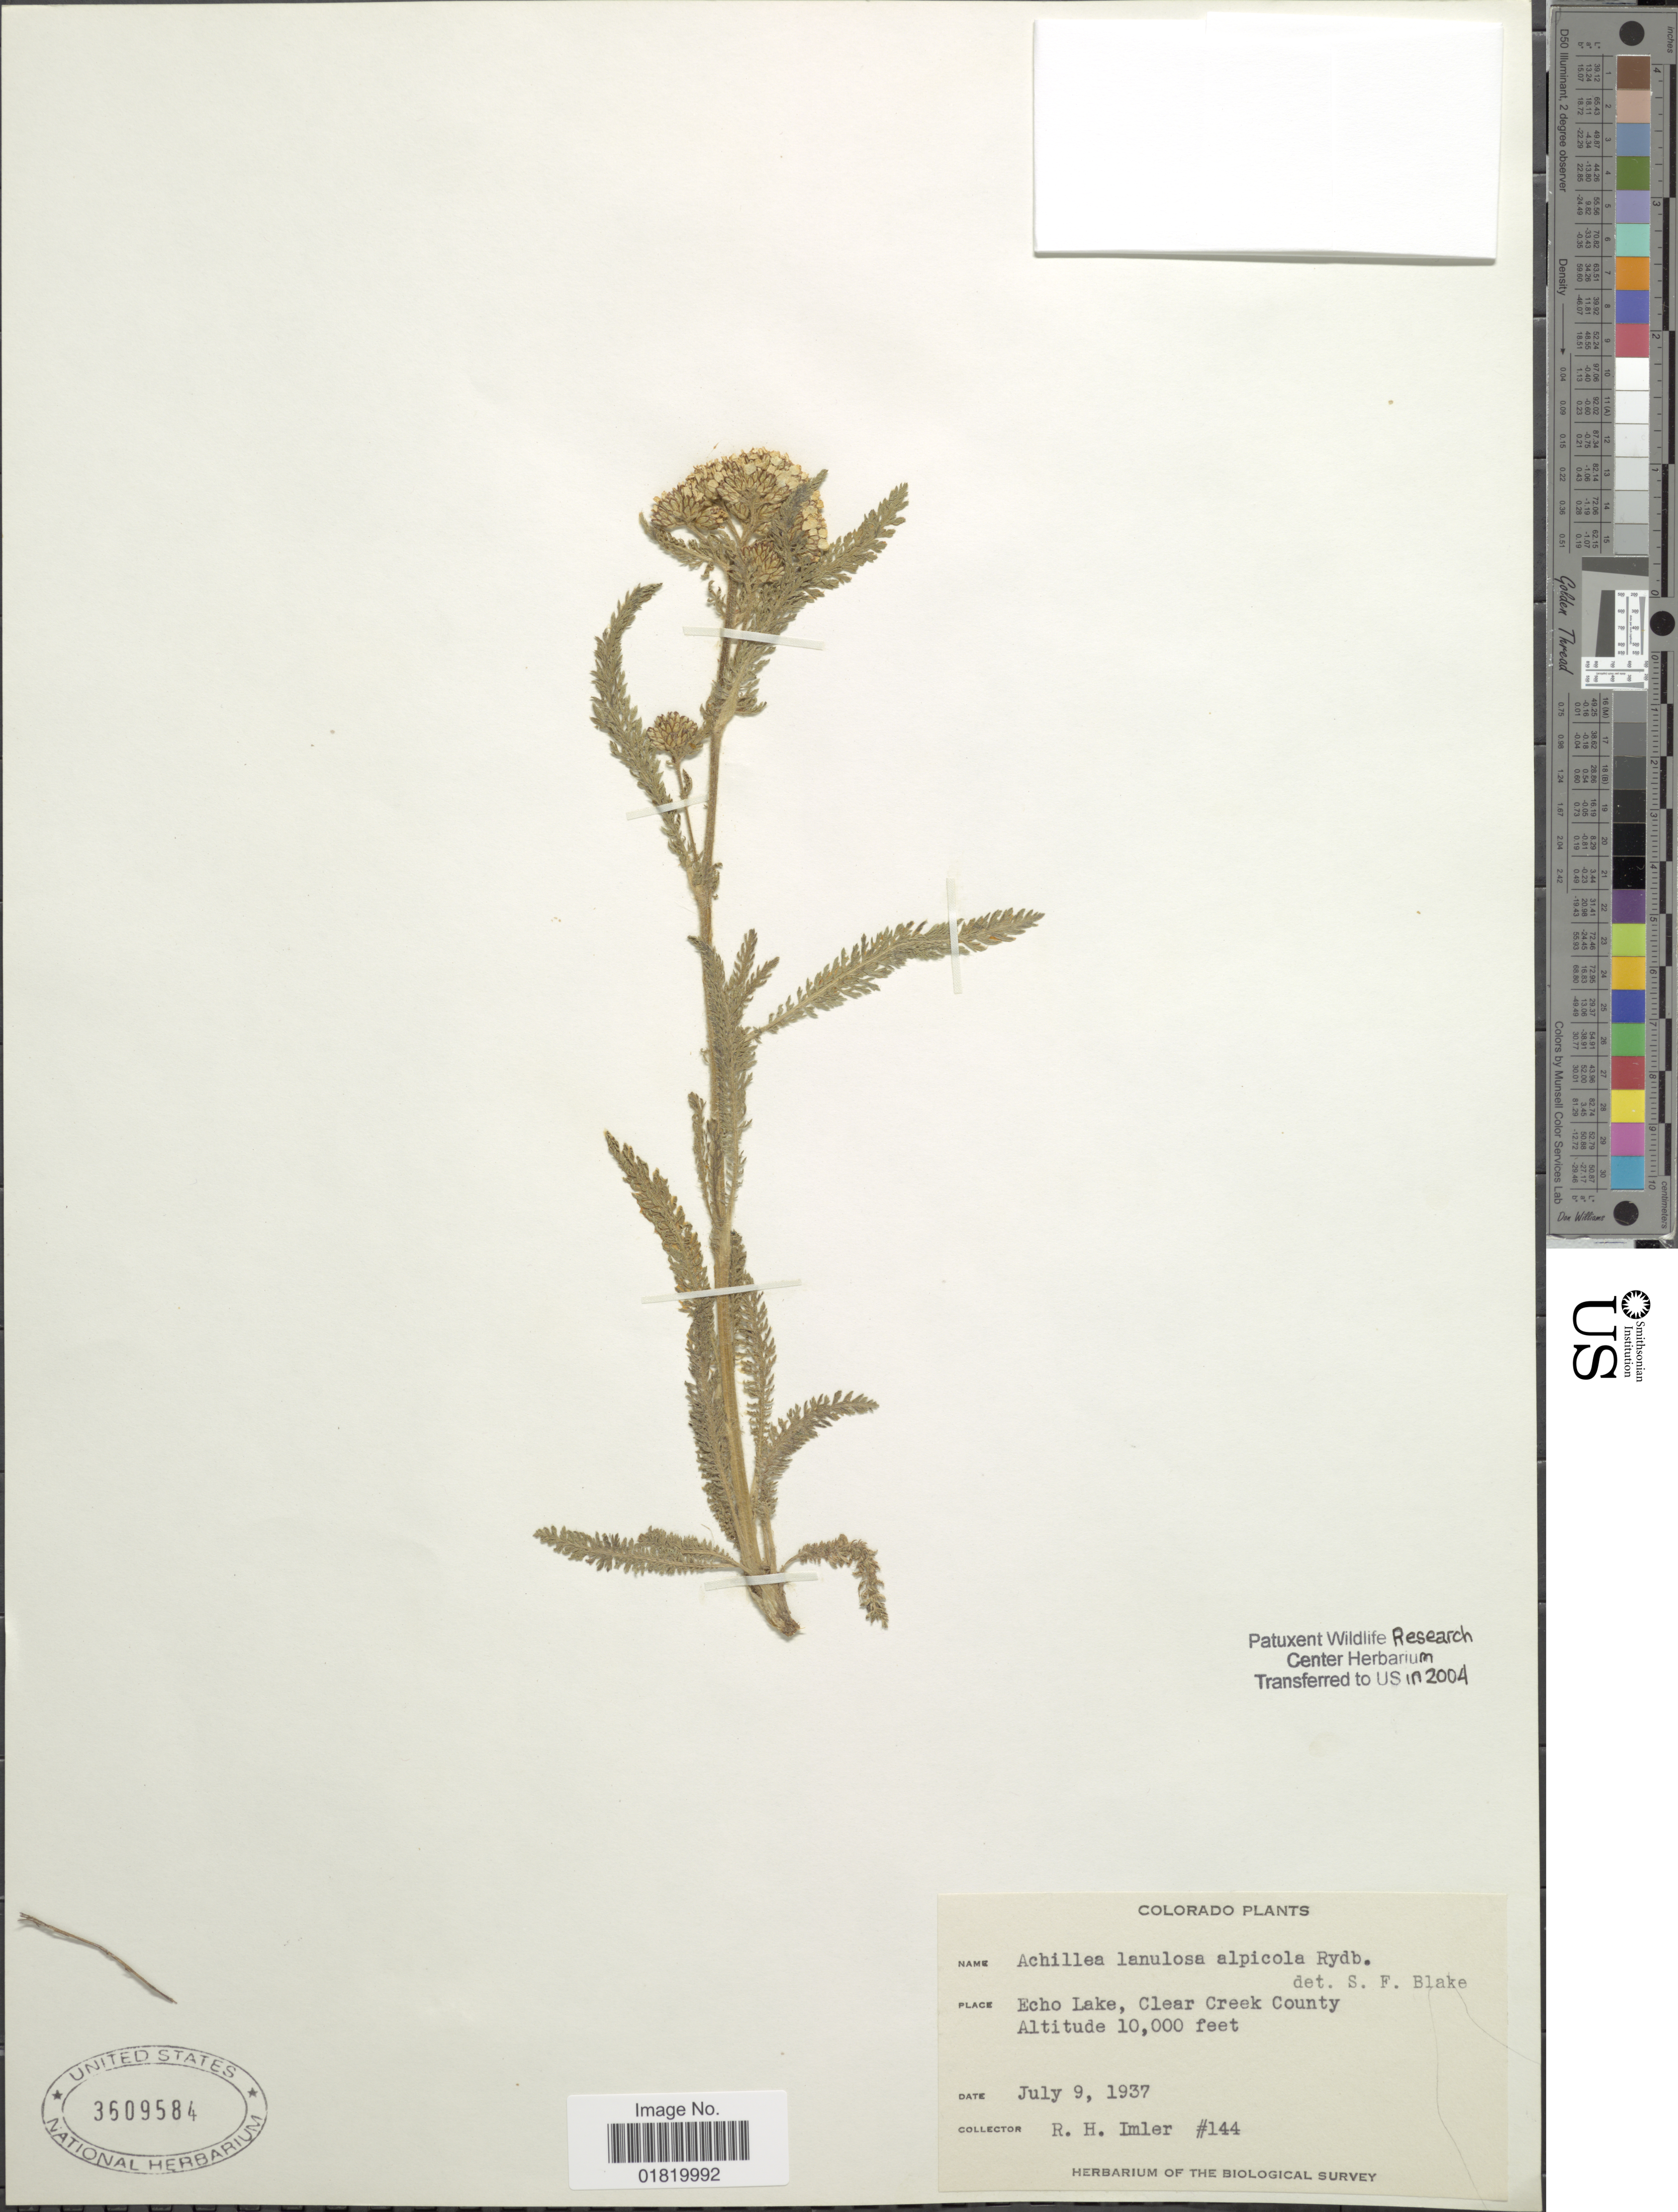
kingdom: Plantae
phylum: Tracheophyta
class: Magnoliopsida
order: Asterales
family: Asteraceae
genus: Achillea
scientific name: Achillea lanulosa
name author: Nutt.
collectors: R. Imler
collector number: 144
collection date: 1937-07-09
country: United States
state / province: Colorado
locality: Echo Lake, Clear Creek County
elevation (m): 3048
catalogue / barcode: US 3609584